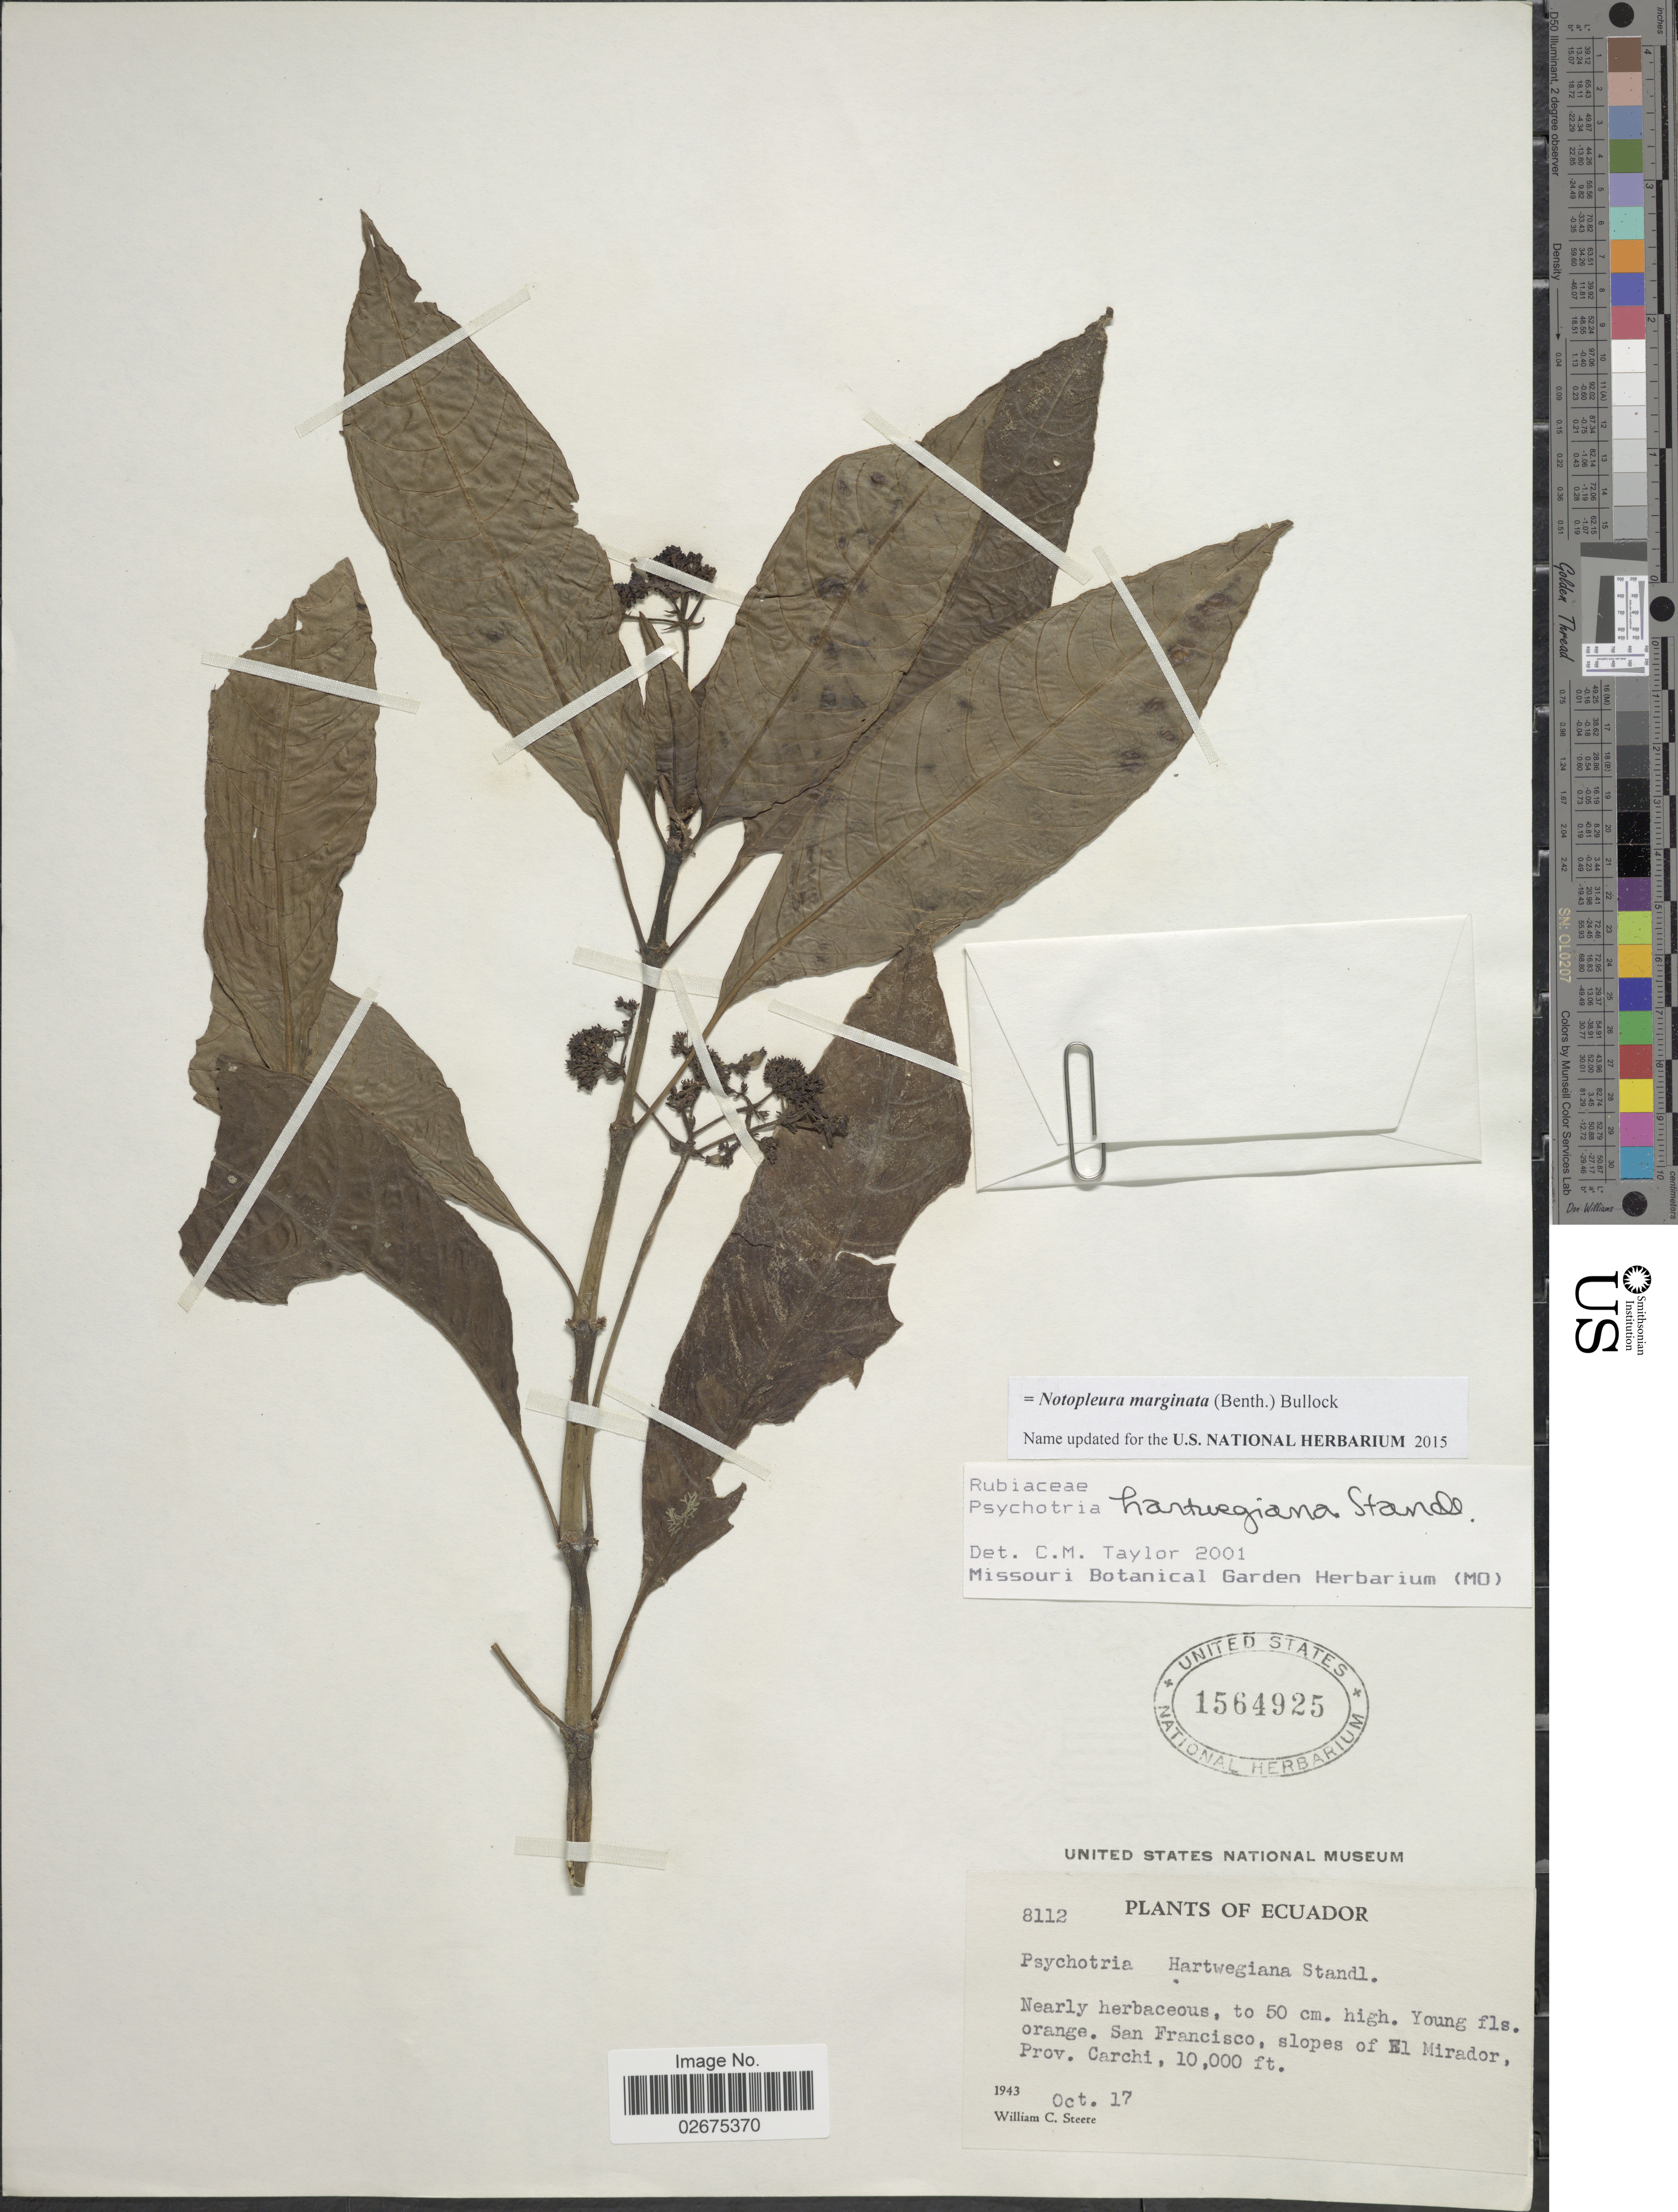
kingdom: Plantae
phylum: Tracheophyta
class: Magnoliopsida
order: Gentianales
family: Rubiaceae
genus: Notopleura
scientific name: Notopleura marginata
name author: (Benth.) Bullock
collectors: W. C. Steere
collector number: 8112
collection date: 1943-10-17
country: Ecuador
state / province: Carchi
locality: San Francisco, slopes of El Mirador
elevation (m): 3048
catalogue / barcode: US 1564925